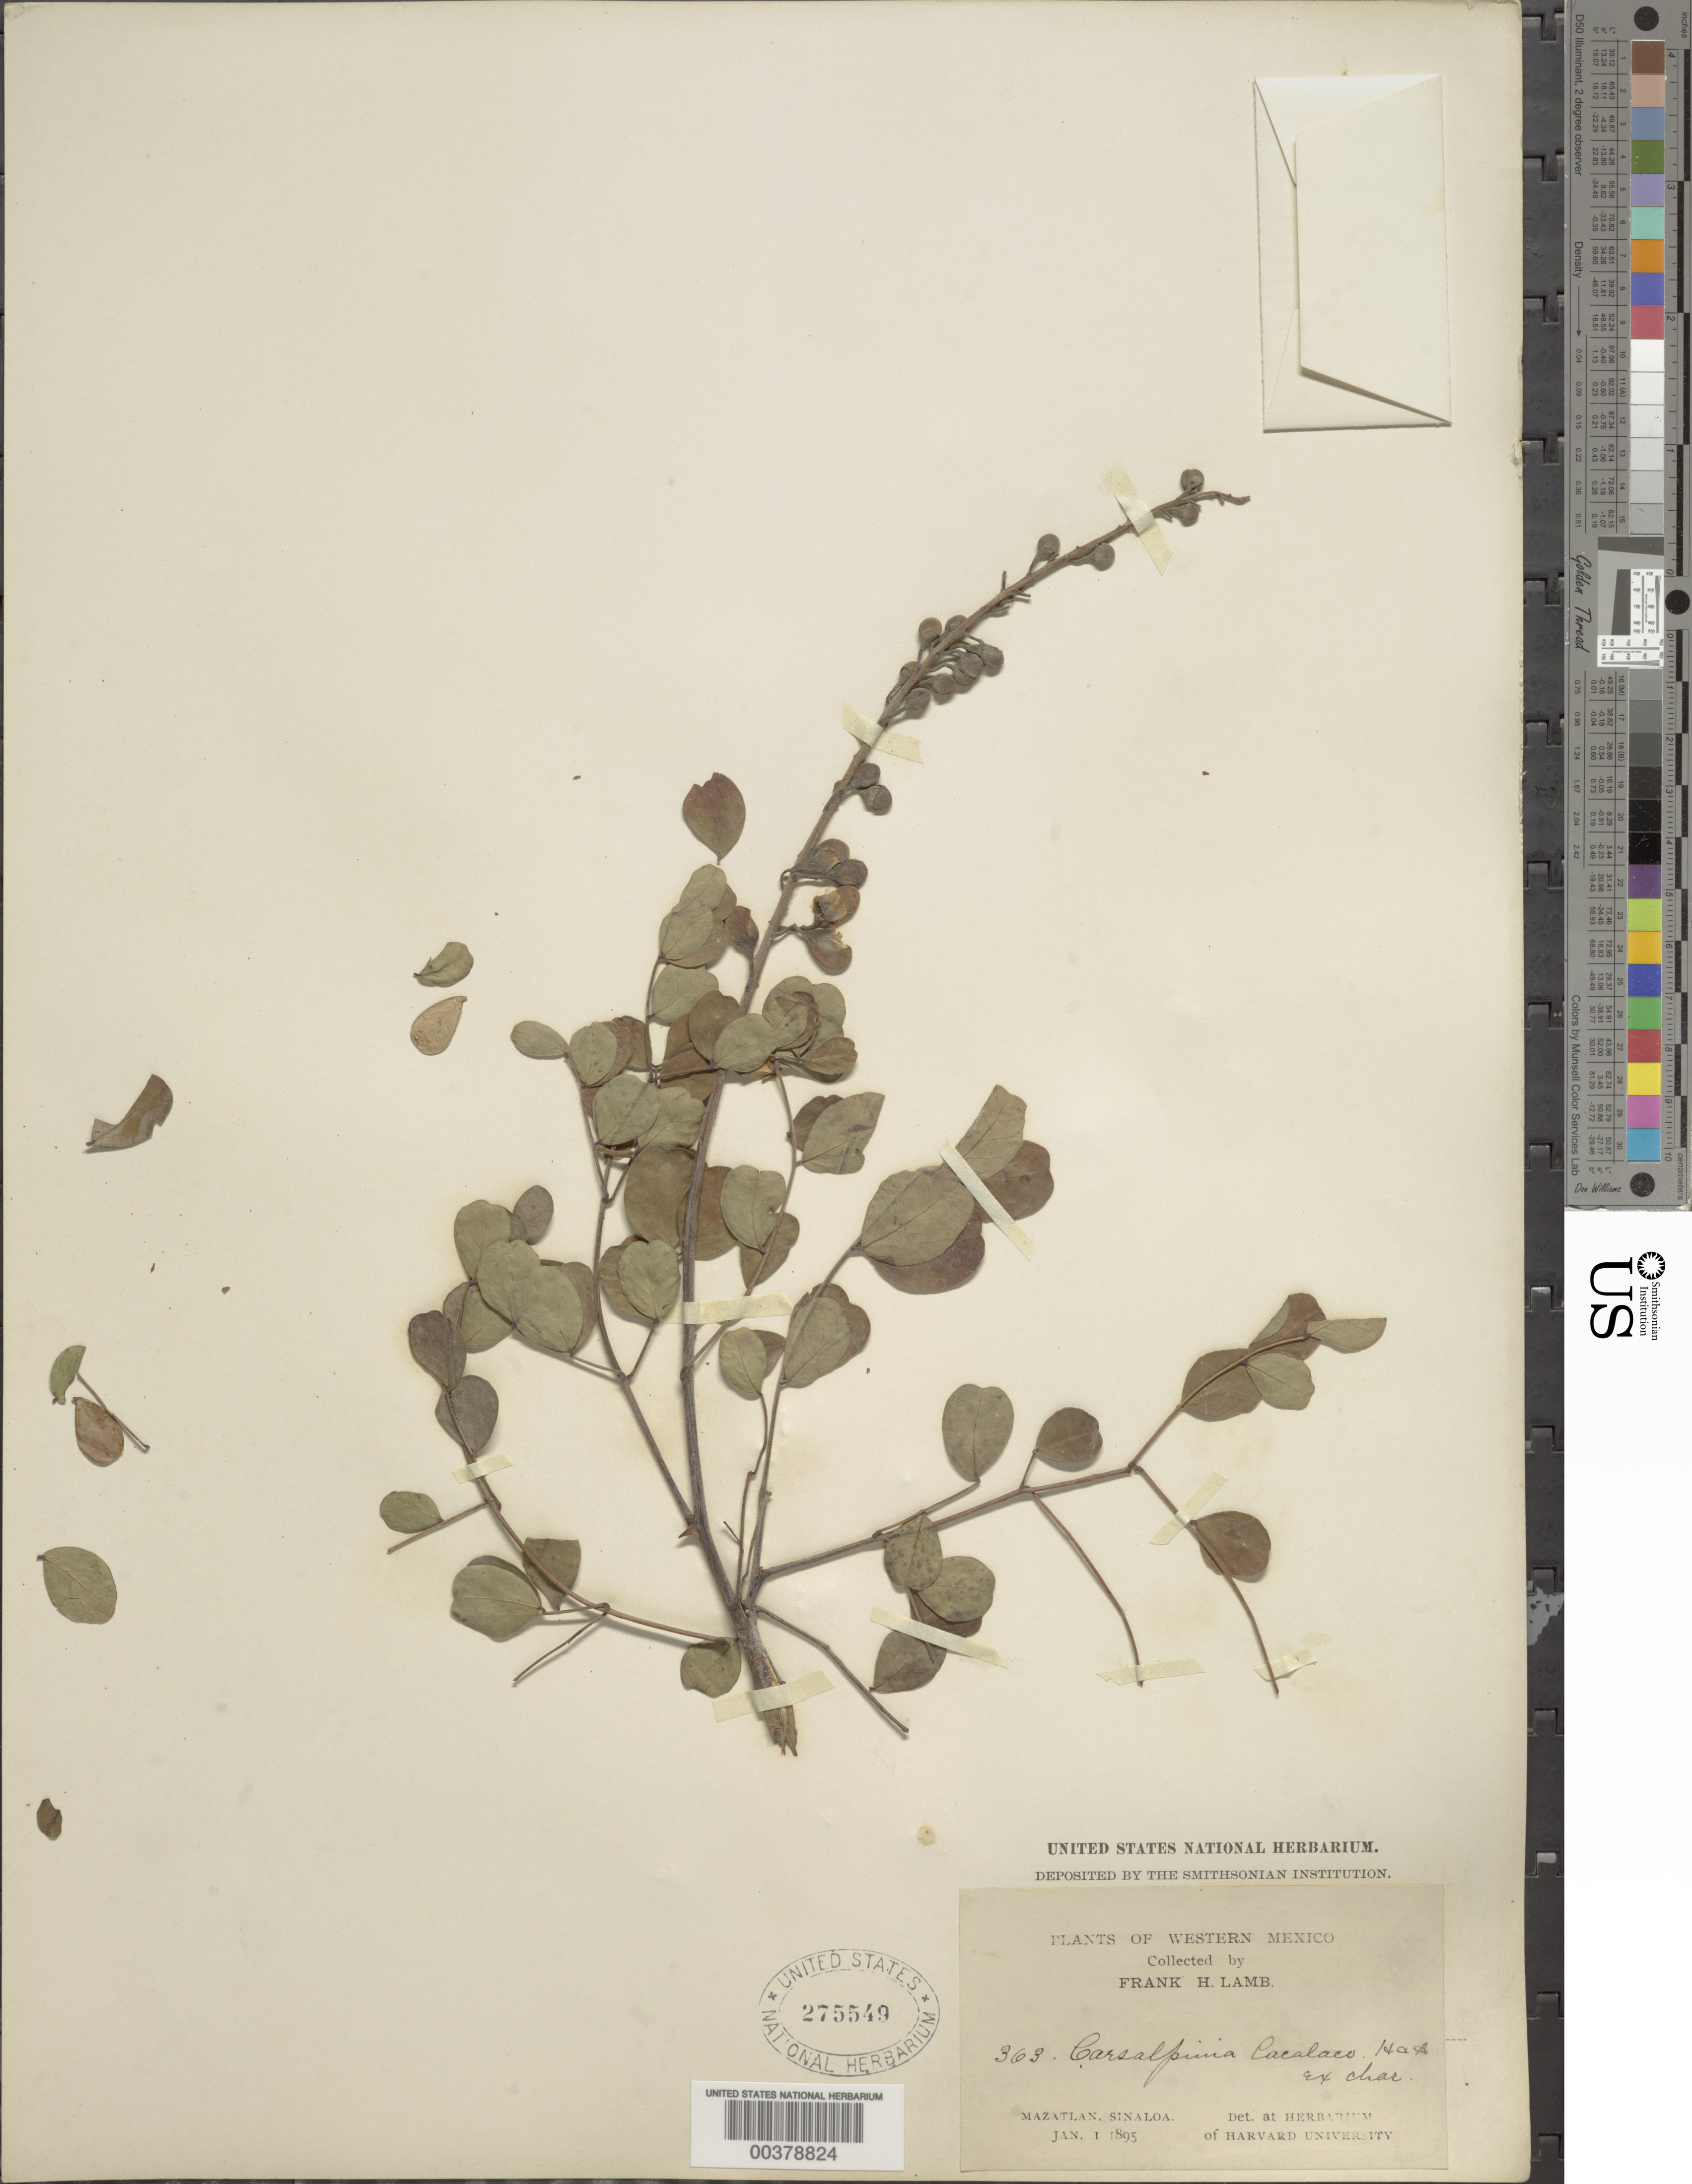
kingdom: Plantae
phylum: Tracheophyta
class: Magnoliopsida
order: Fabales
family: Fabaceae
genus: Tara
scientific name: Tara cacalaco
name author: (Bonpl.) Molinari & Sánchez Och.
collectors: F. H. Lamb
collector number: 363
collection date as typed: Jan 1 1895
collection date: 1895-01-01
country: Mexico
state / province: Sinaloa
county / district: Mazatlán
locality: Mazatlán.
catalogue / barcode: US 275549